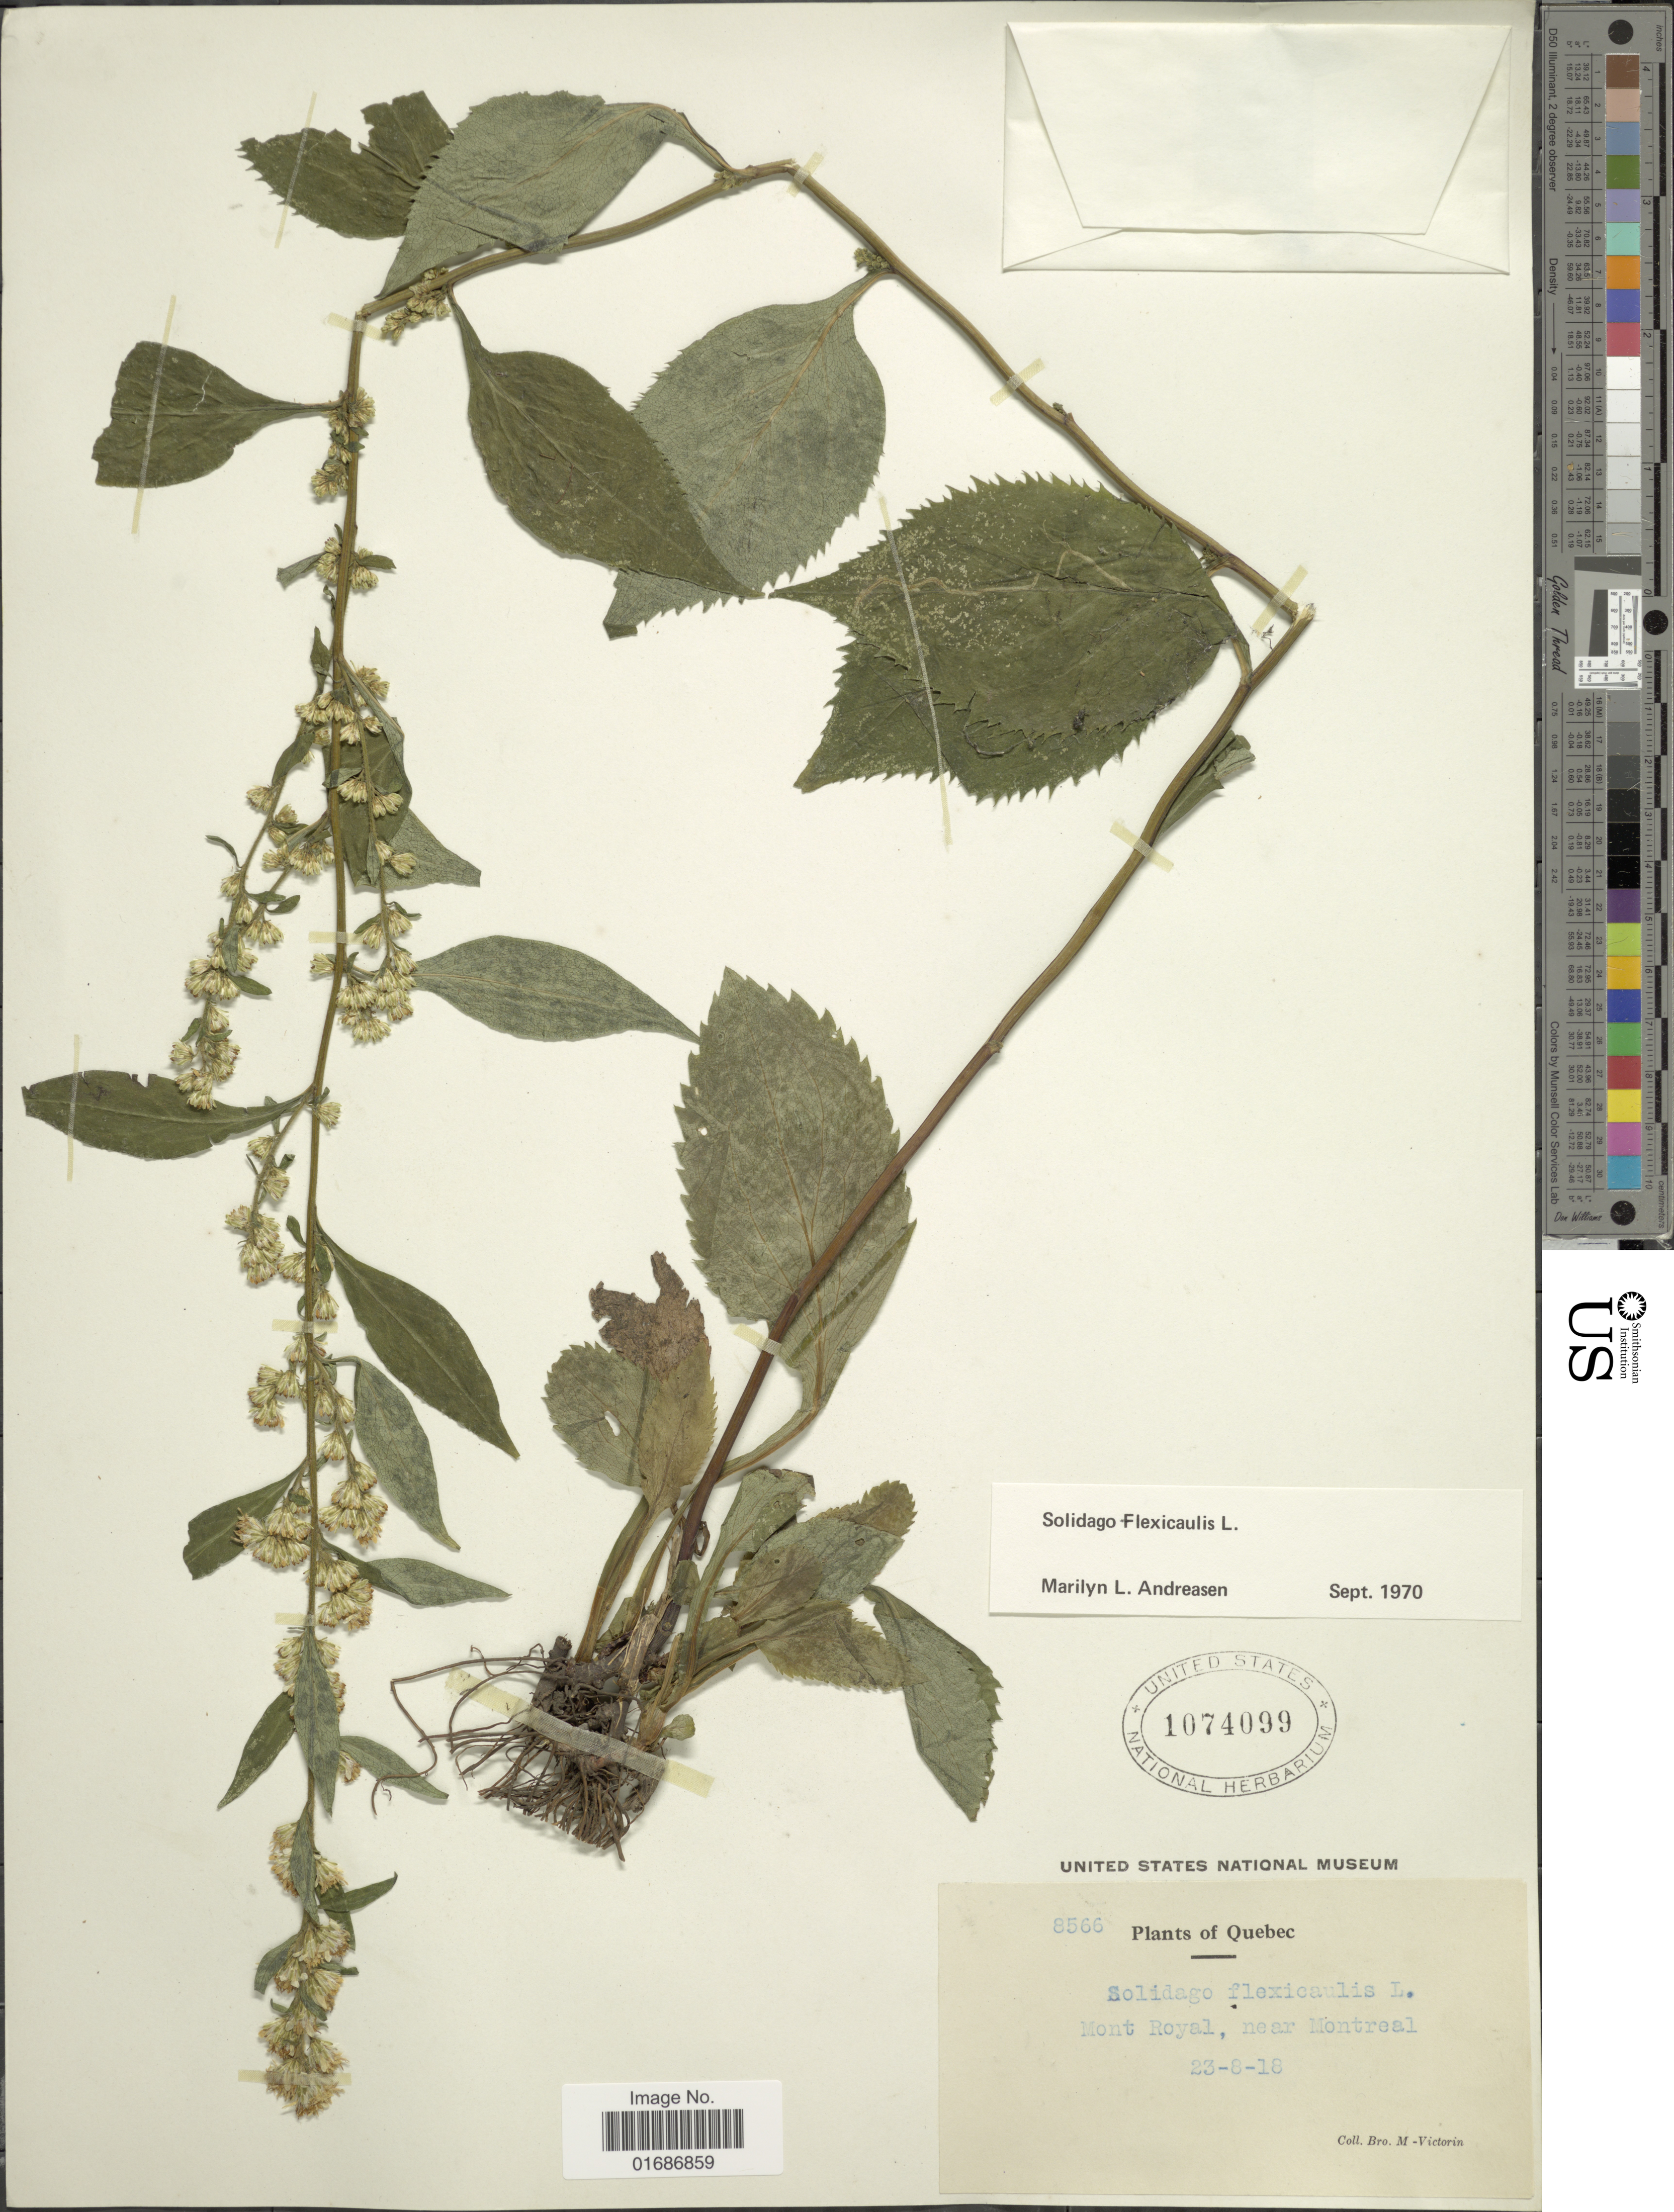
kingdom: Plantae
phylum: Tracheophyta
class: Magnoliopsida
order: Asterales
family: Asteraceae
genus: Solidago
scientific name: Solidago flexicaulis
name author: L.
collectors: Fr. Marie-Victorin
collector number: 8566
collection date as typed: Transcribed d/m/y: 23/8/18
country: Canada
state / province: Quebec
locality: Mont Royal, near Montreal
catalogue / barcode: US 1074099